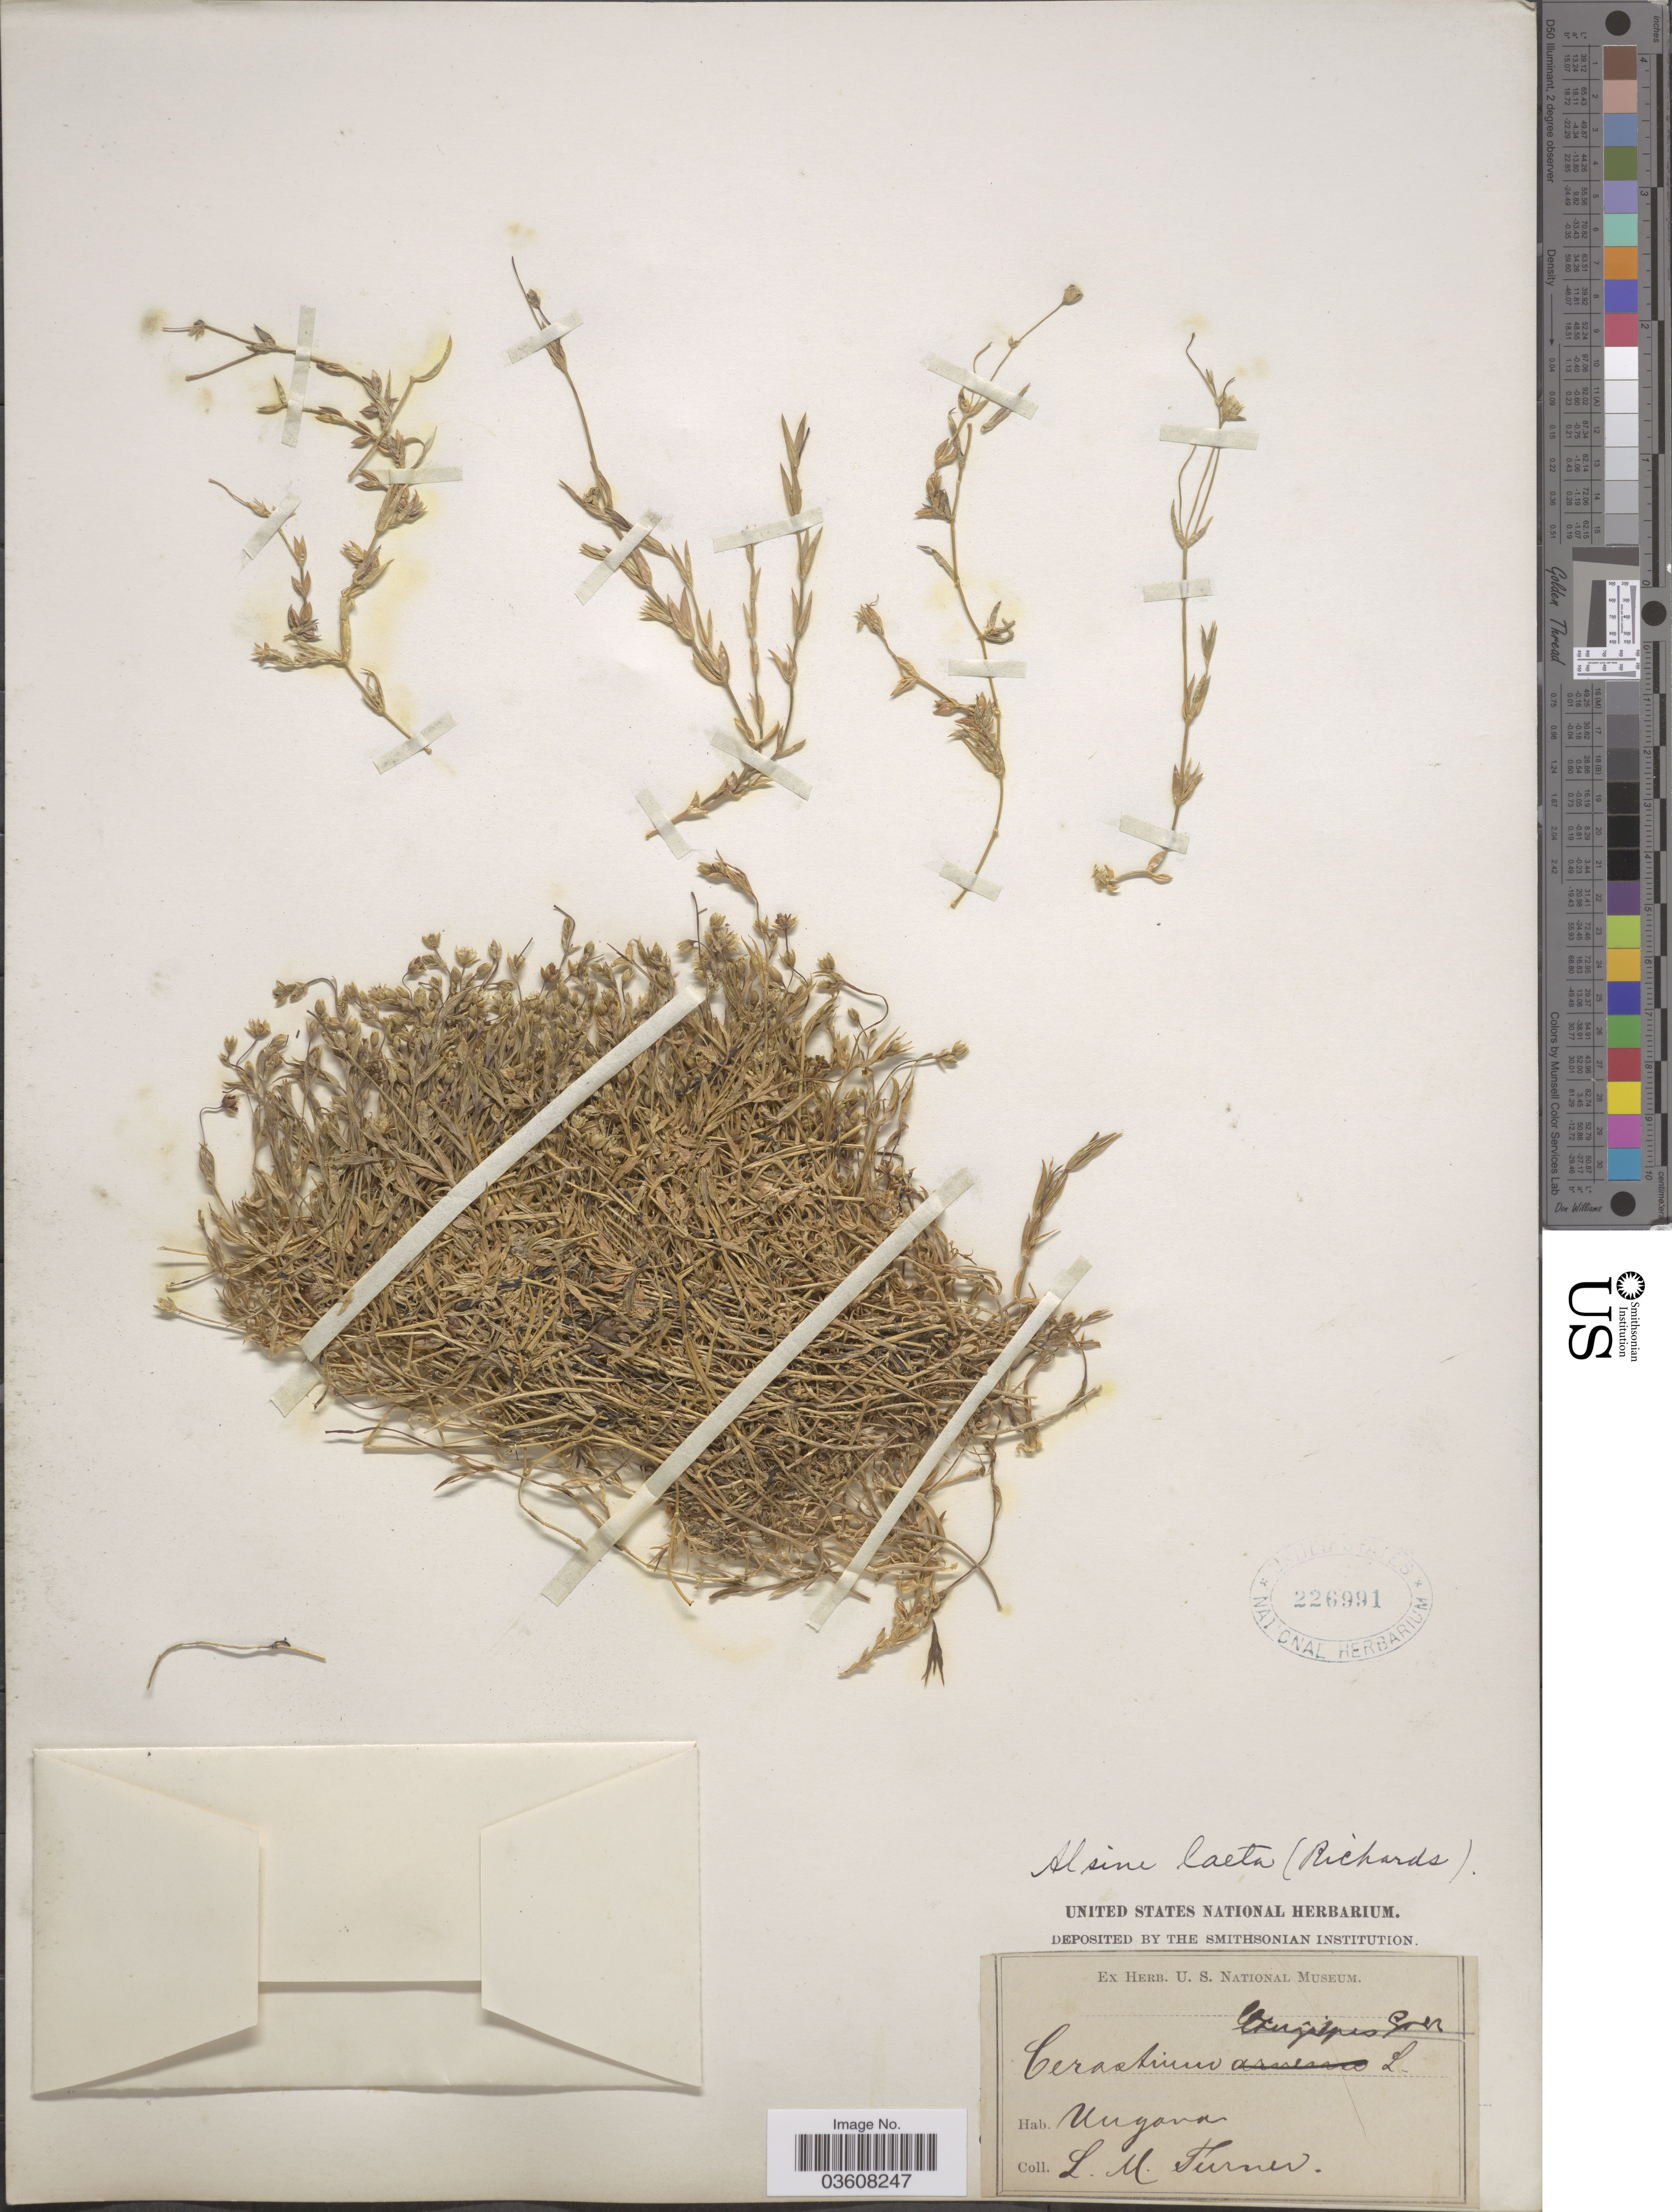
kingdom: Plantae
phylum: Tracheophyta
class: Magnoliopsida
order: Caryophyllales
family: Caryophyllaceae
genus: Stellaria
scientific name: Stellaria laeta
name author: Richards.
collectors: L. M. Turner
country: Canada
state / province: Newfoundland and Labrador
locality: Ungava.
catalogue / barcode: US 226991